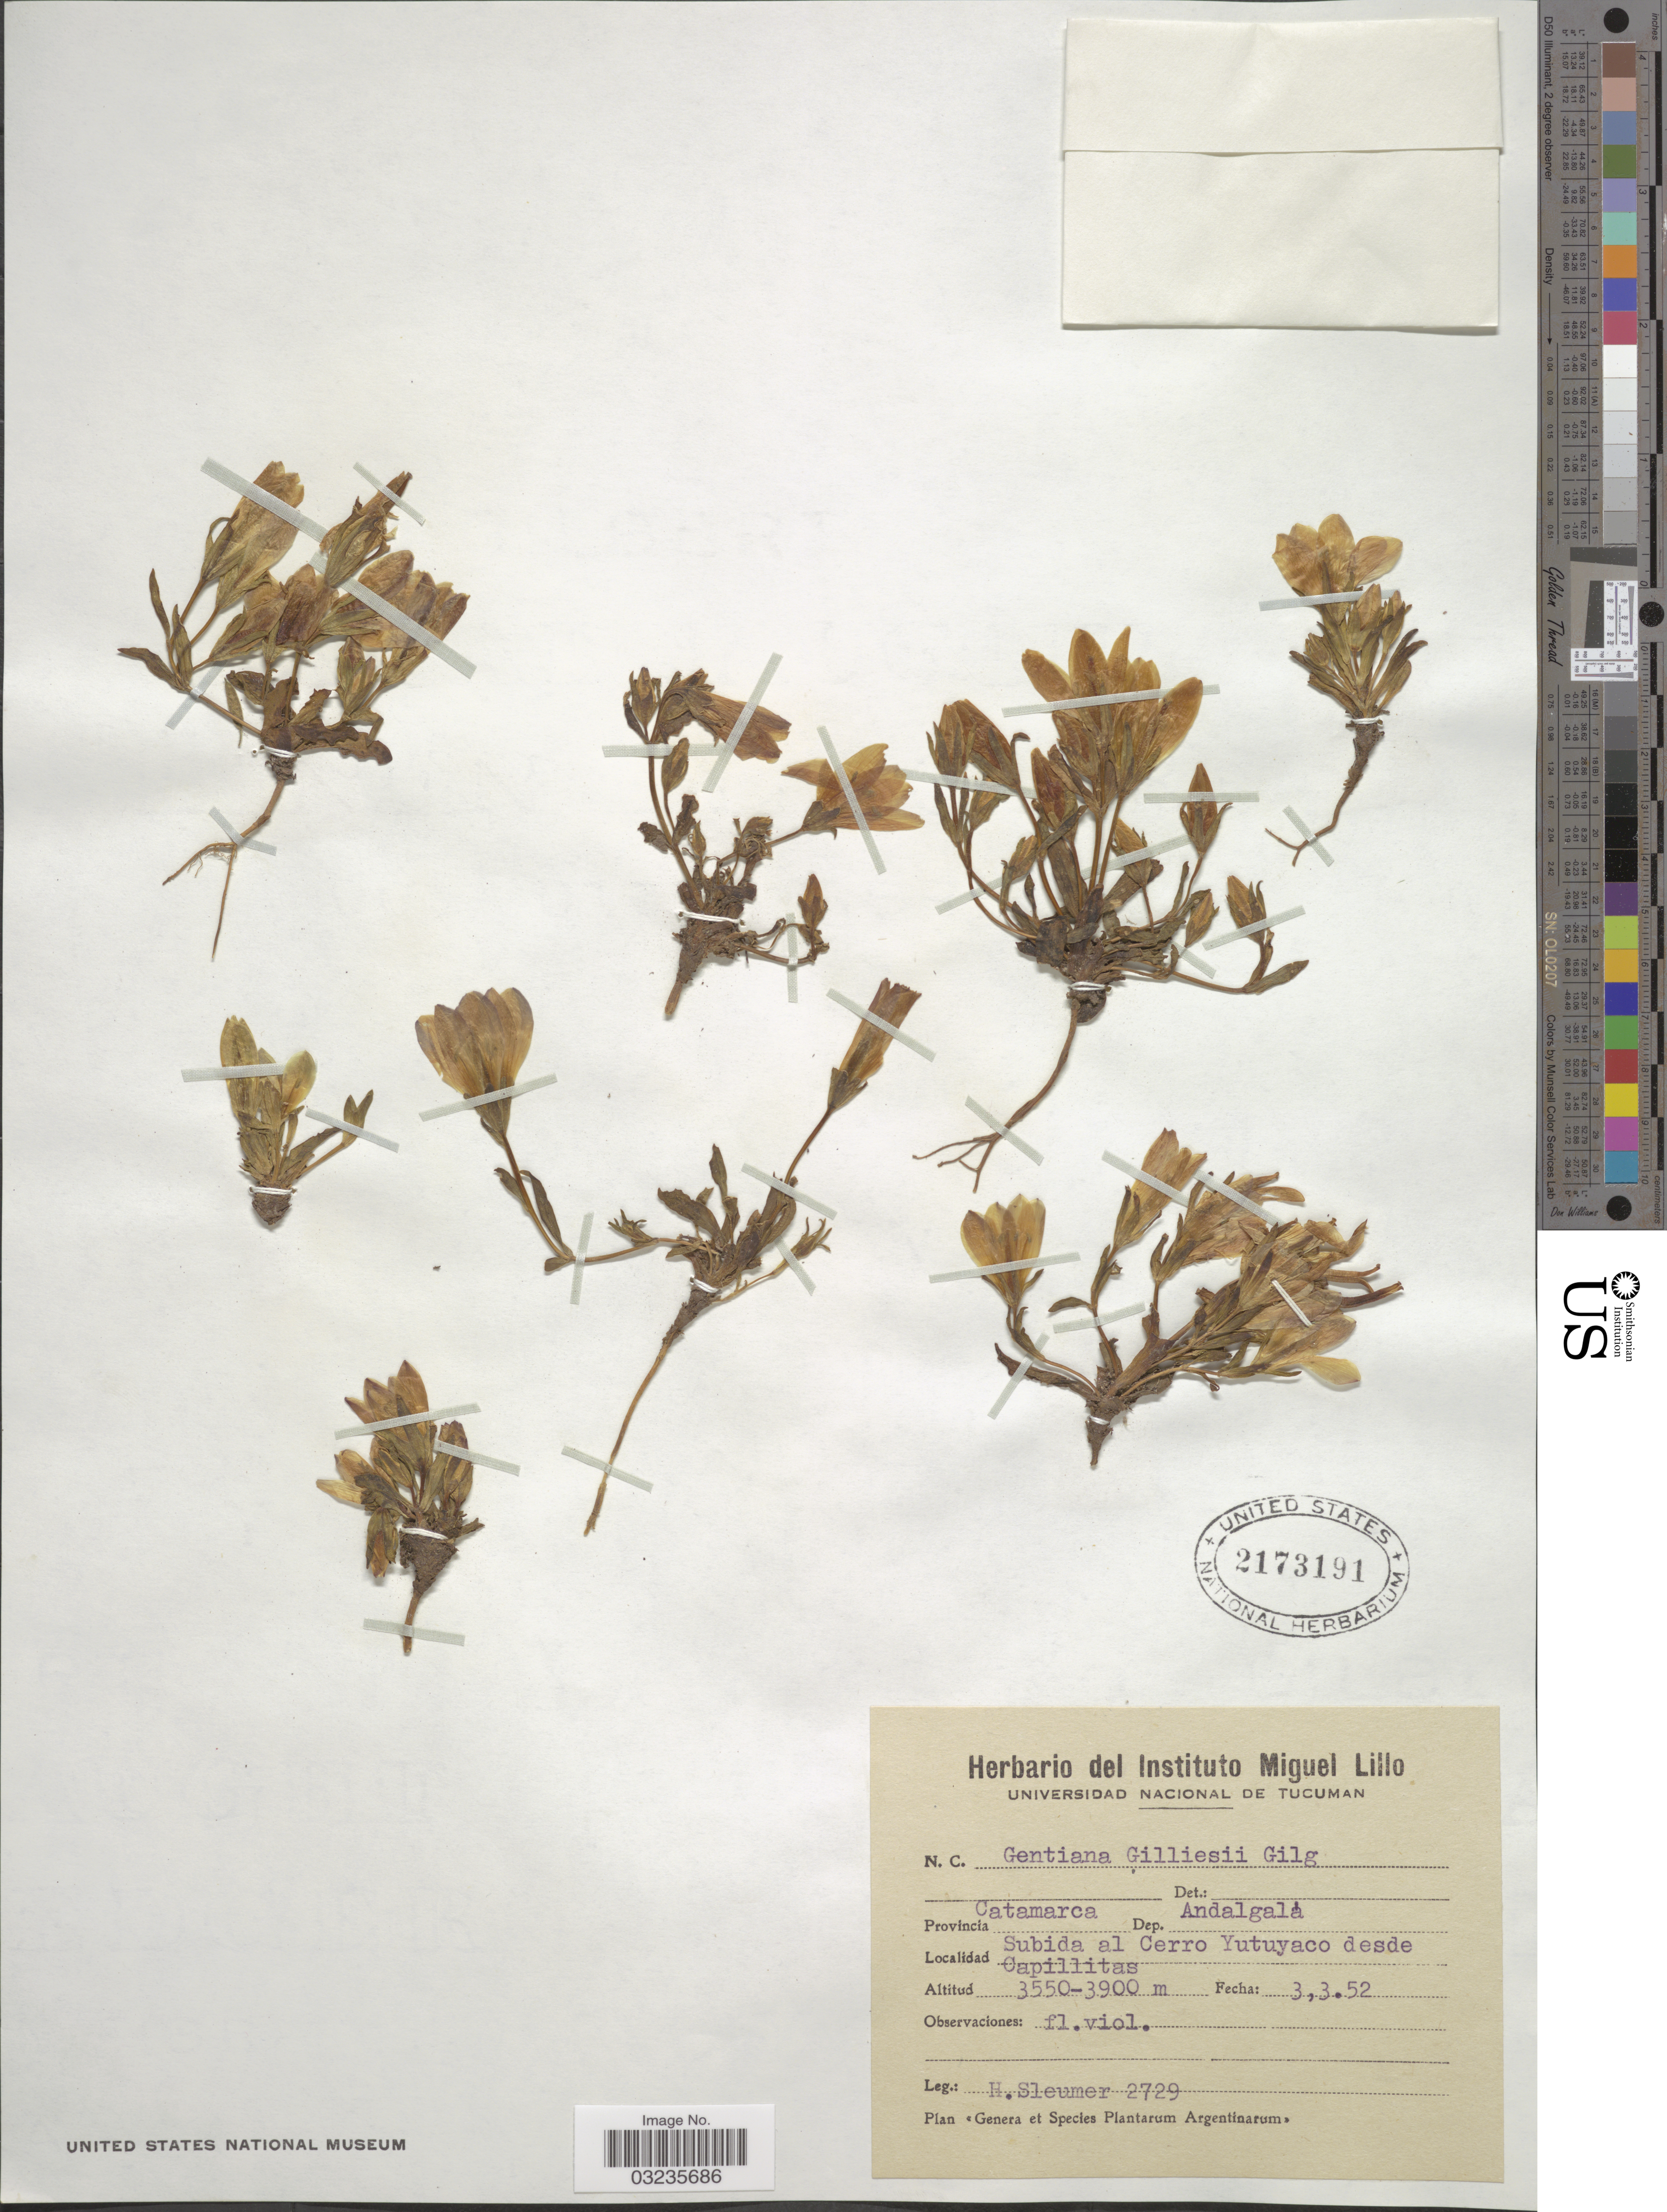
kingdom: Plantae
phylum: Tracheophyta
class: Magnoliopsida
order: Gentianales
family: Gentianaceae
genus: Gentiana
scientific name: Gentiana gilliesii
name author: Gilg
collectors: H. O. Sleumer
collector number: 2729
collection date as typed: Transcribed d/m/y: 3/3/52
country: Argentina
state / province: Catamarca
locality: Dep. Andalgala. Subida al Cerro Yutuyaco desde Capillitas.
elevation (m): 3550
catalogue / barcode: US 2173191